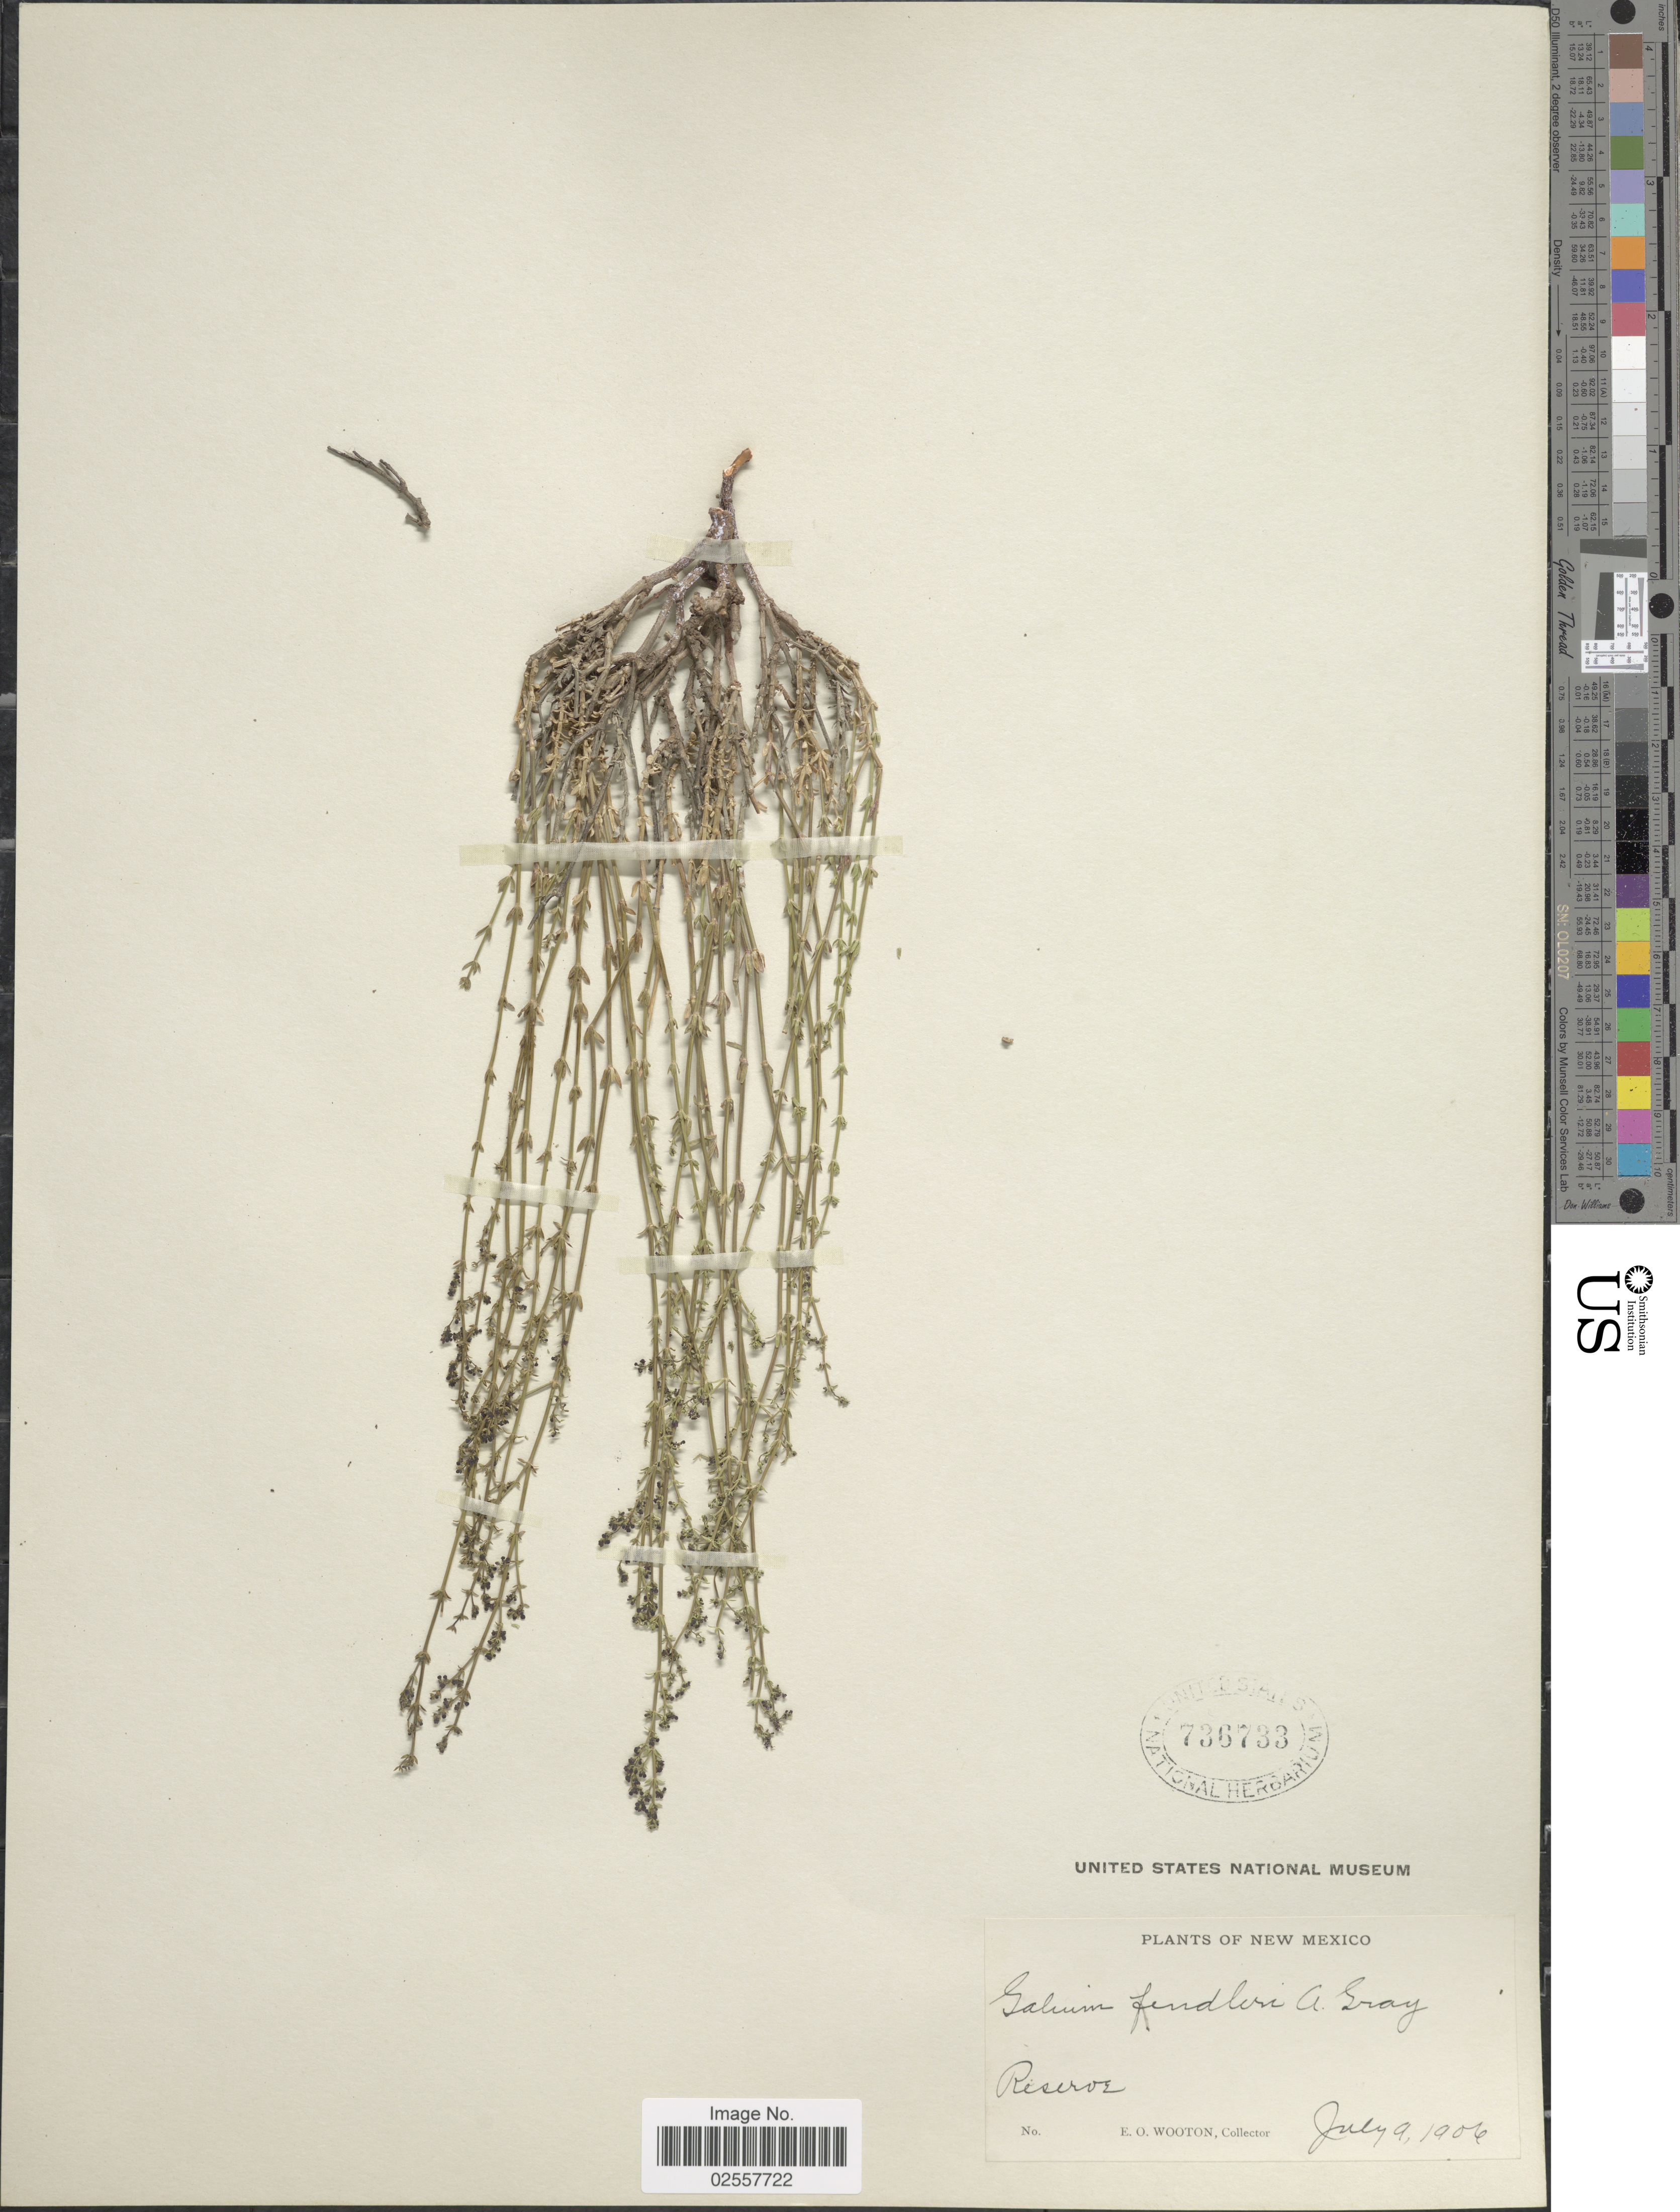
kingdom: Plantae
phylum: Tracheophyta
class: Magnoliopsida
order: Gentianales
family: Rubiaceae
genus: Galium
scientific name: Galium fendleri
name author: A. Gray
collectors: E. O. Wooton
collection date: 1906-07-09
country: United States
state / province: New Mexico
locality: Reserve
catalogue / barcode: US 736733